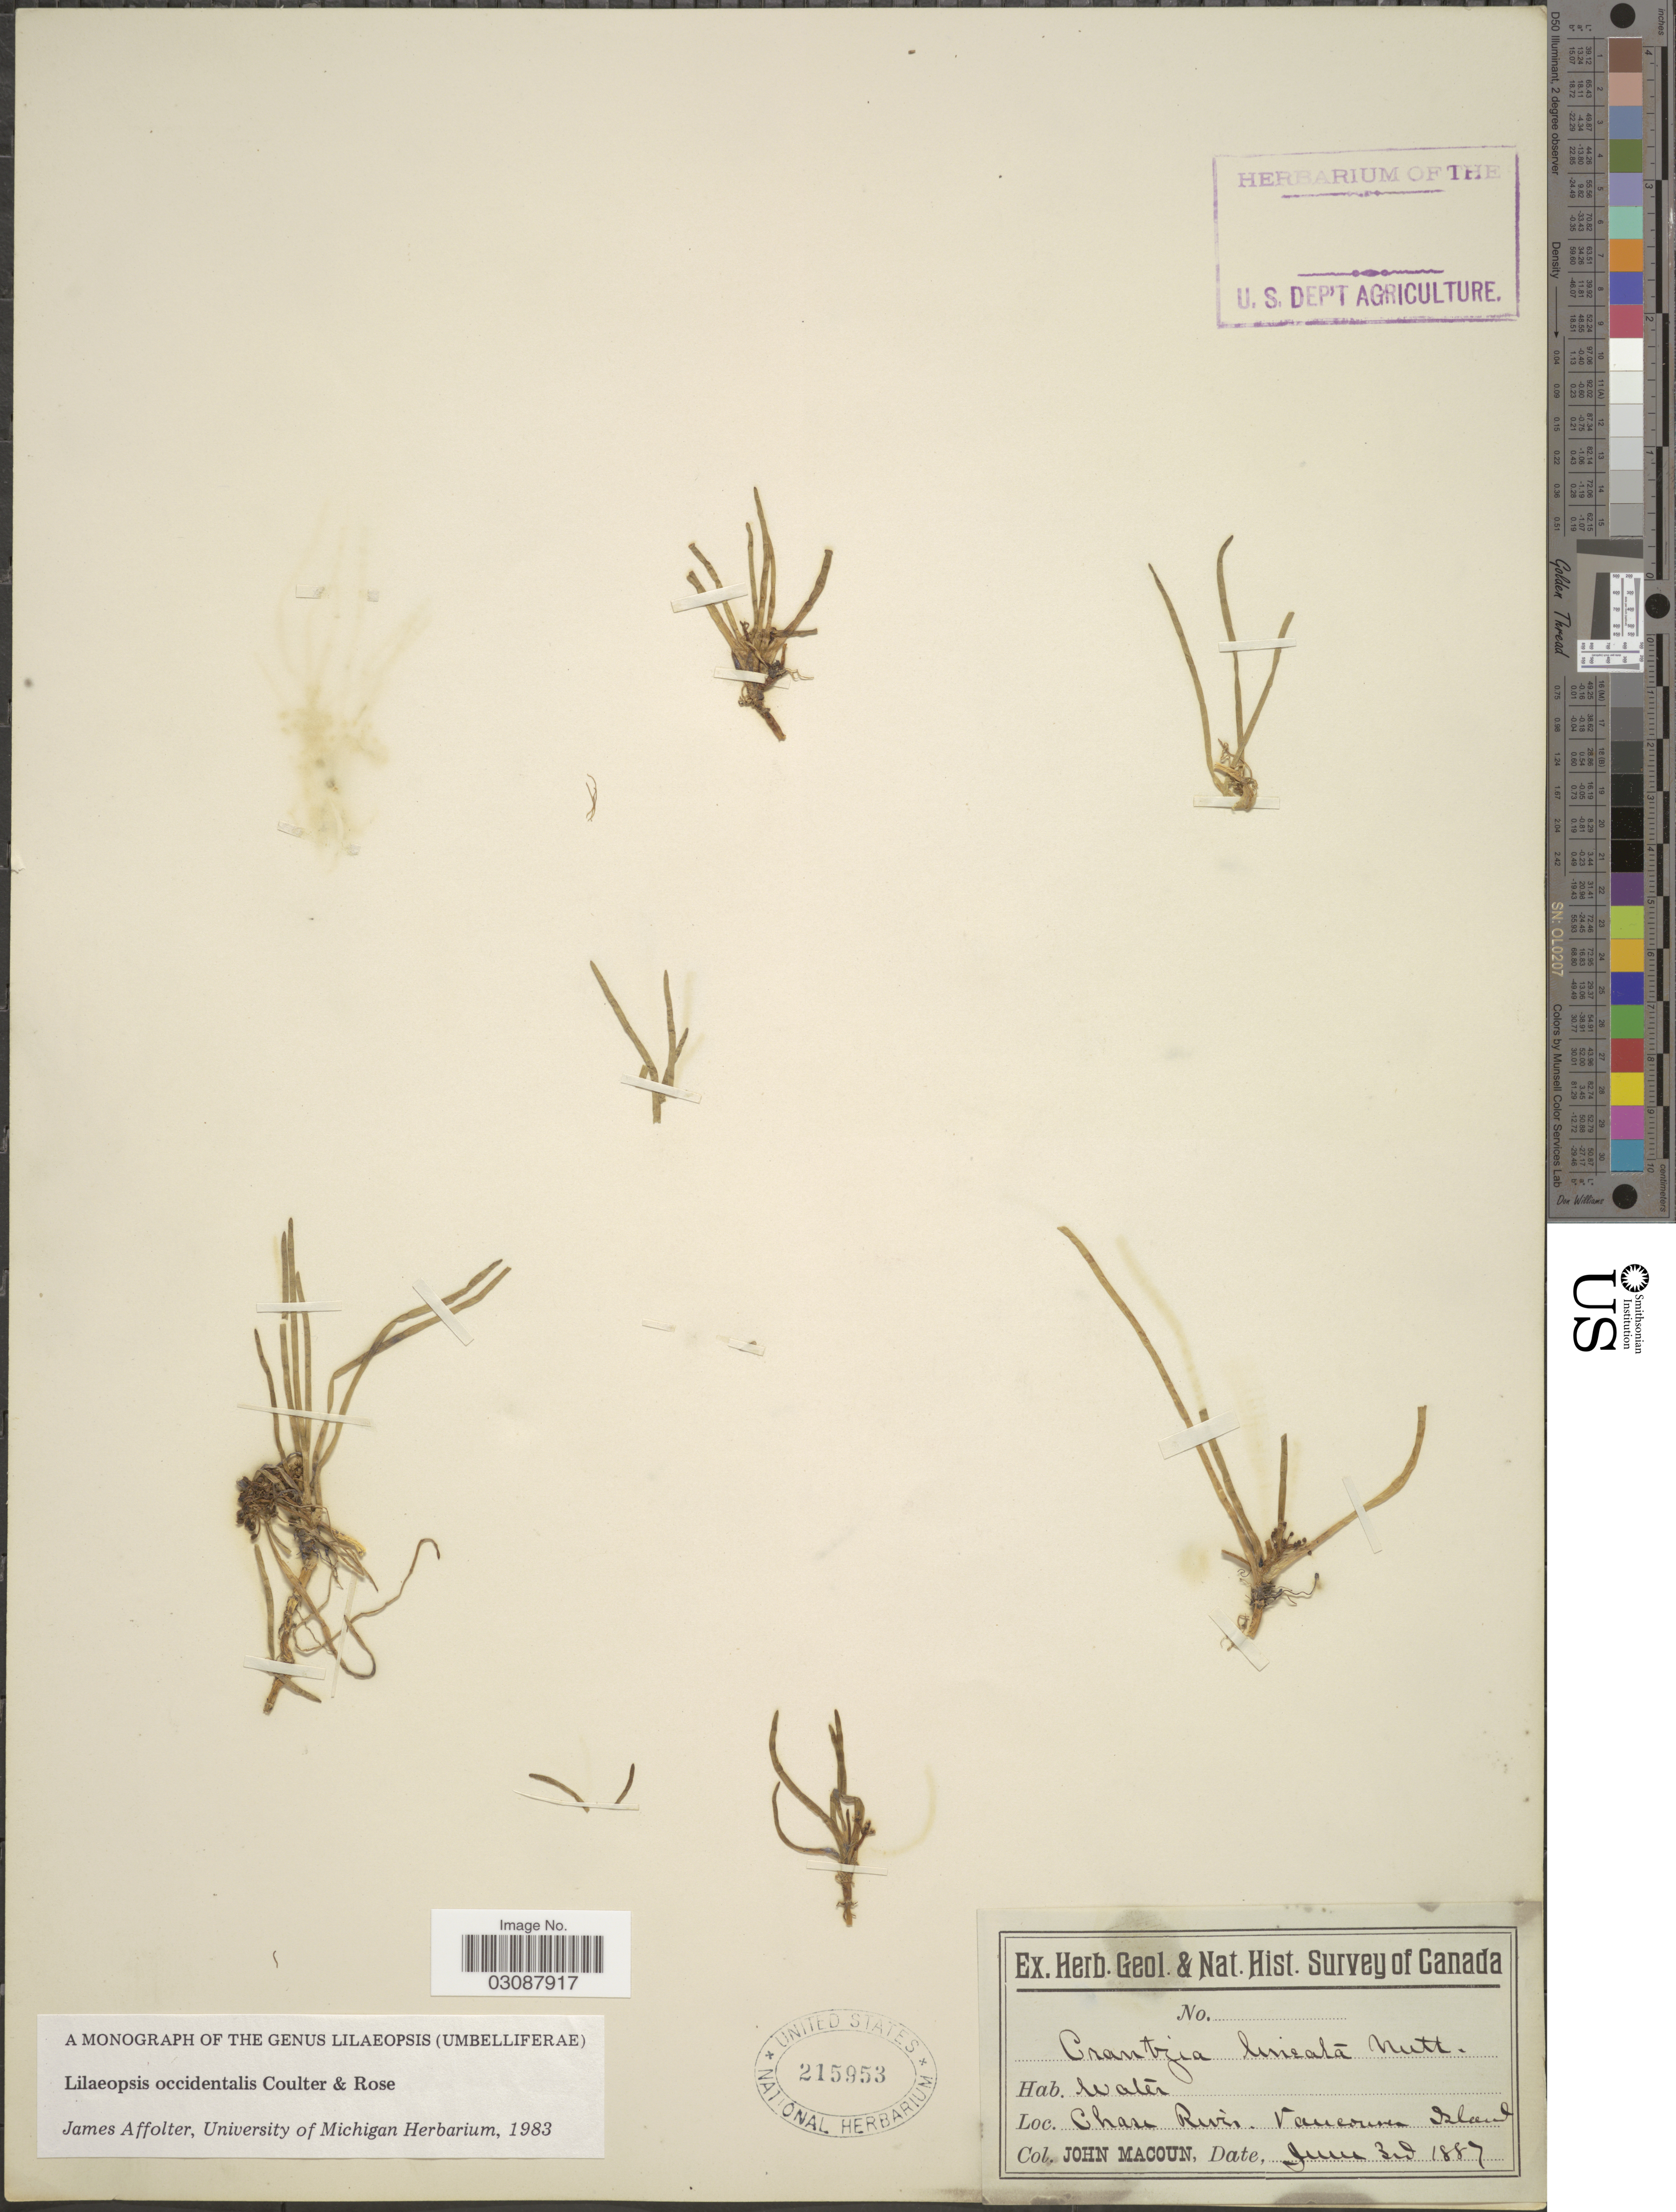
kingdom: Plantae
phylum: Tracheophyta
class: Magnoliopsida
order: Apiales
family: Apiaceae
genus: Lilaeopsis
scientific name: Lilaeopsis occidentalis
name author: J.M. Coult. & Rose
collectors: J. Macoun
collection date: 1887-06-03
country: Canada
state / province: British Columbia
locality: Chase River. Vancouver Island.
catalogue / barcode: US 215953